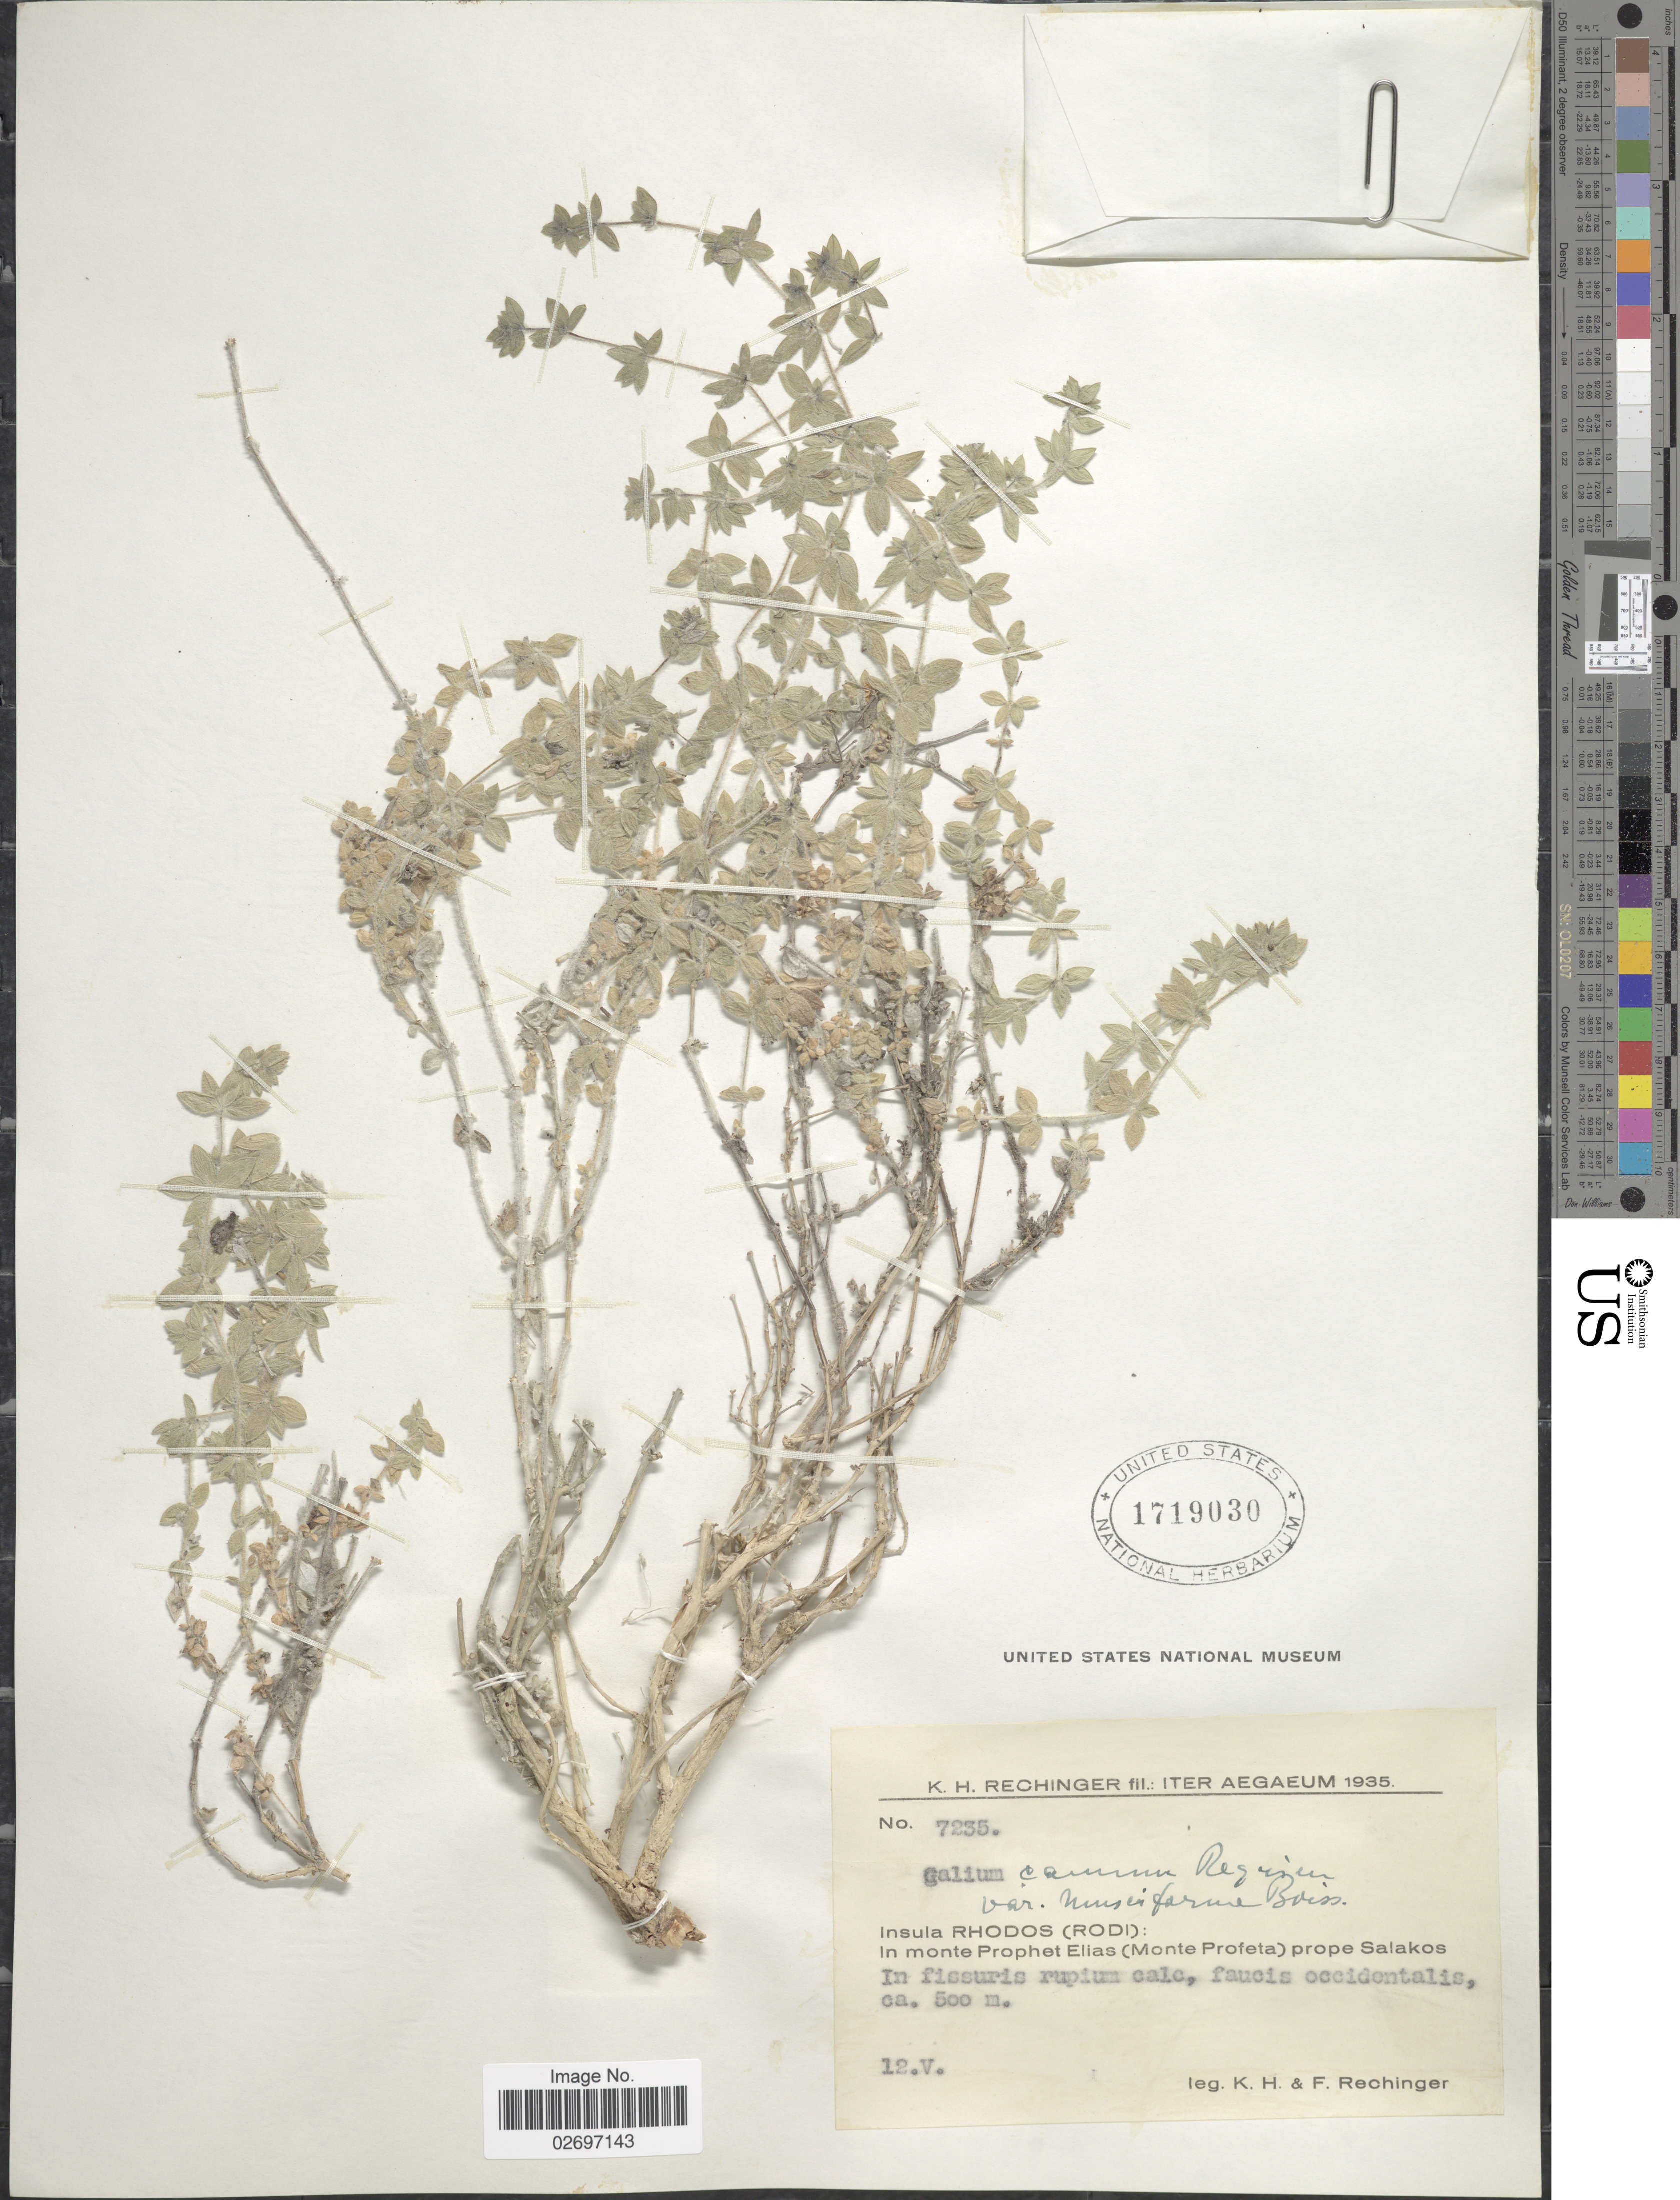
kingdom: Plantae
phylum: Tracheophyta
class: Magnoliopsida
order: Gentianales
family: Rubiaceae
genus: Galium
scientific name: Galium canum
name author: Req. ex DC.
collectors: K. H. Rechinger & F. Rechinger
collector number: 7235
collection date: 1935-05-12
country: Greece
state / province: South Aegean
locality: Aegaeum, Insula Rhodos (Rodi), in monte Prophet Elias (Monte Profeta) prope Salakos, in fissuris rupim calc, faucis occidentalis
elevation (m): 500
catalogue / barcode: US 1719030